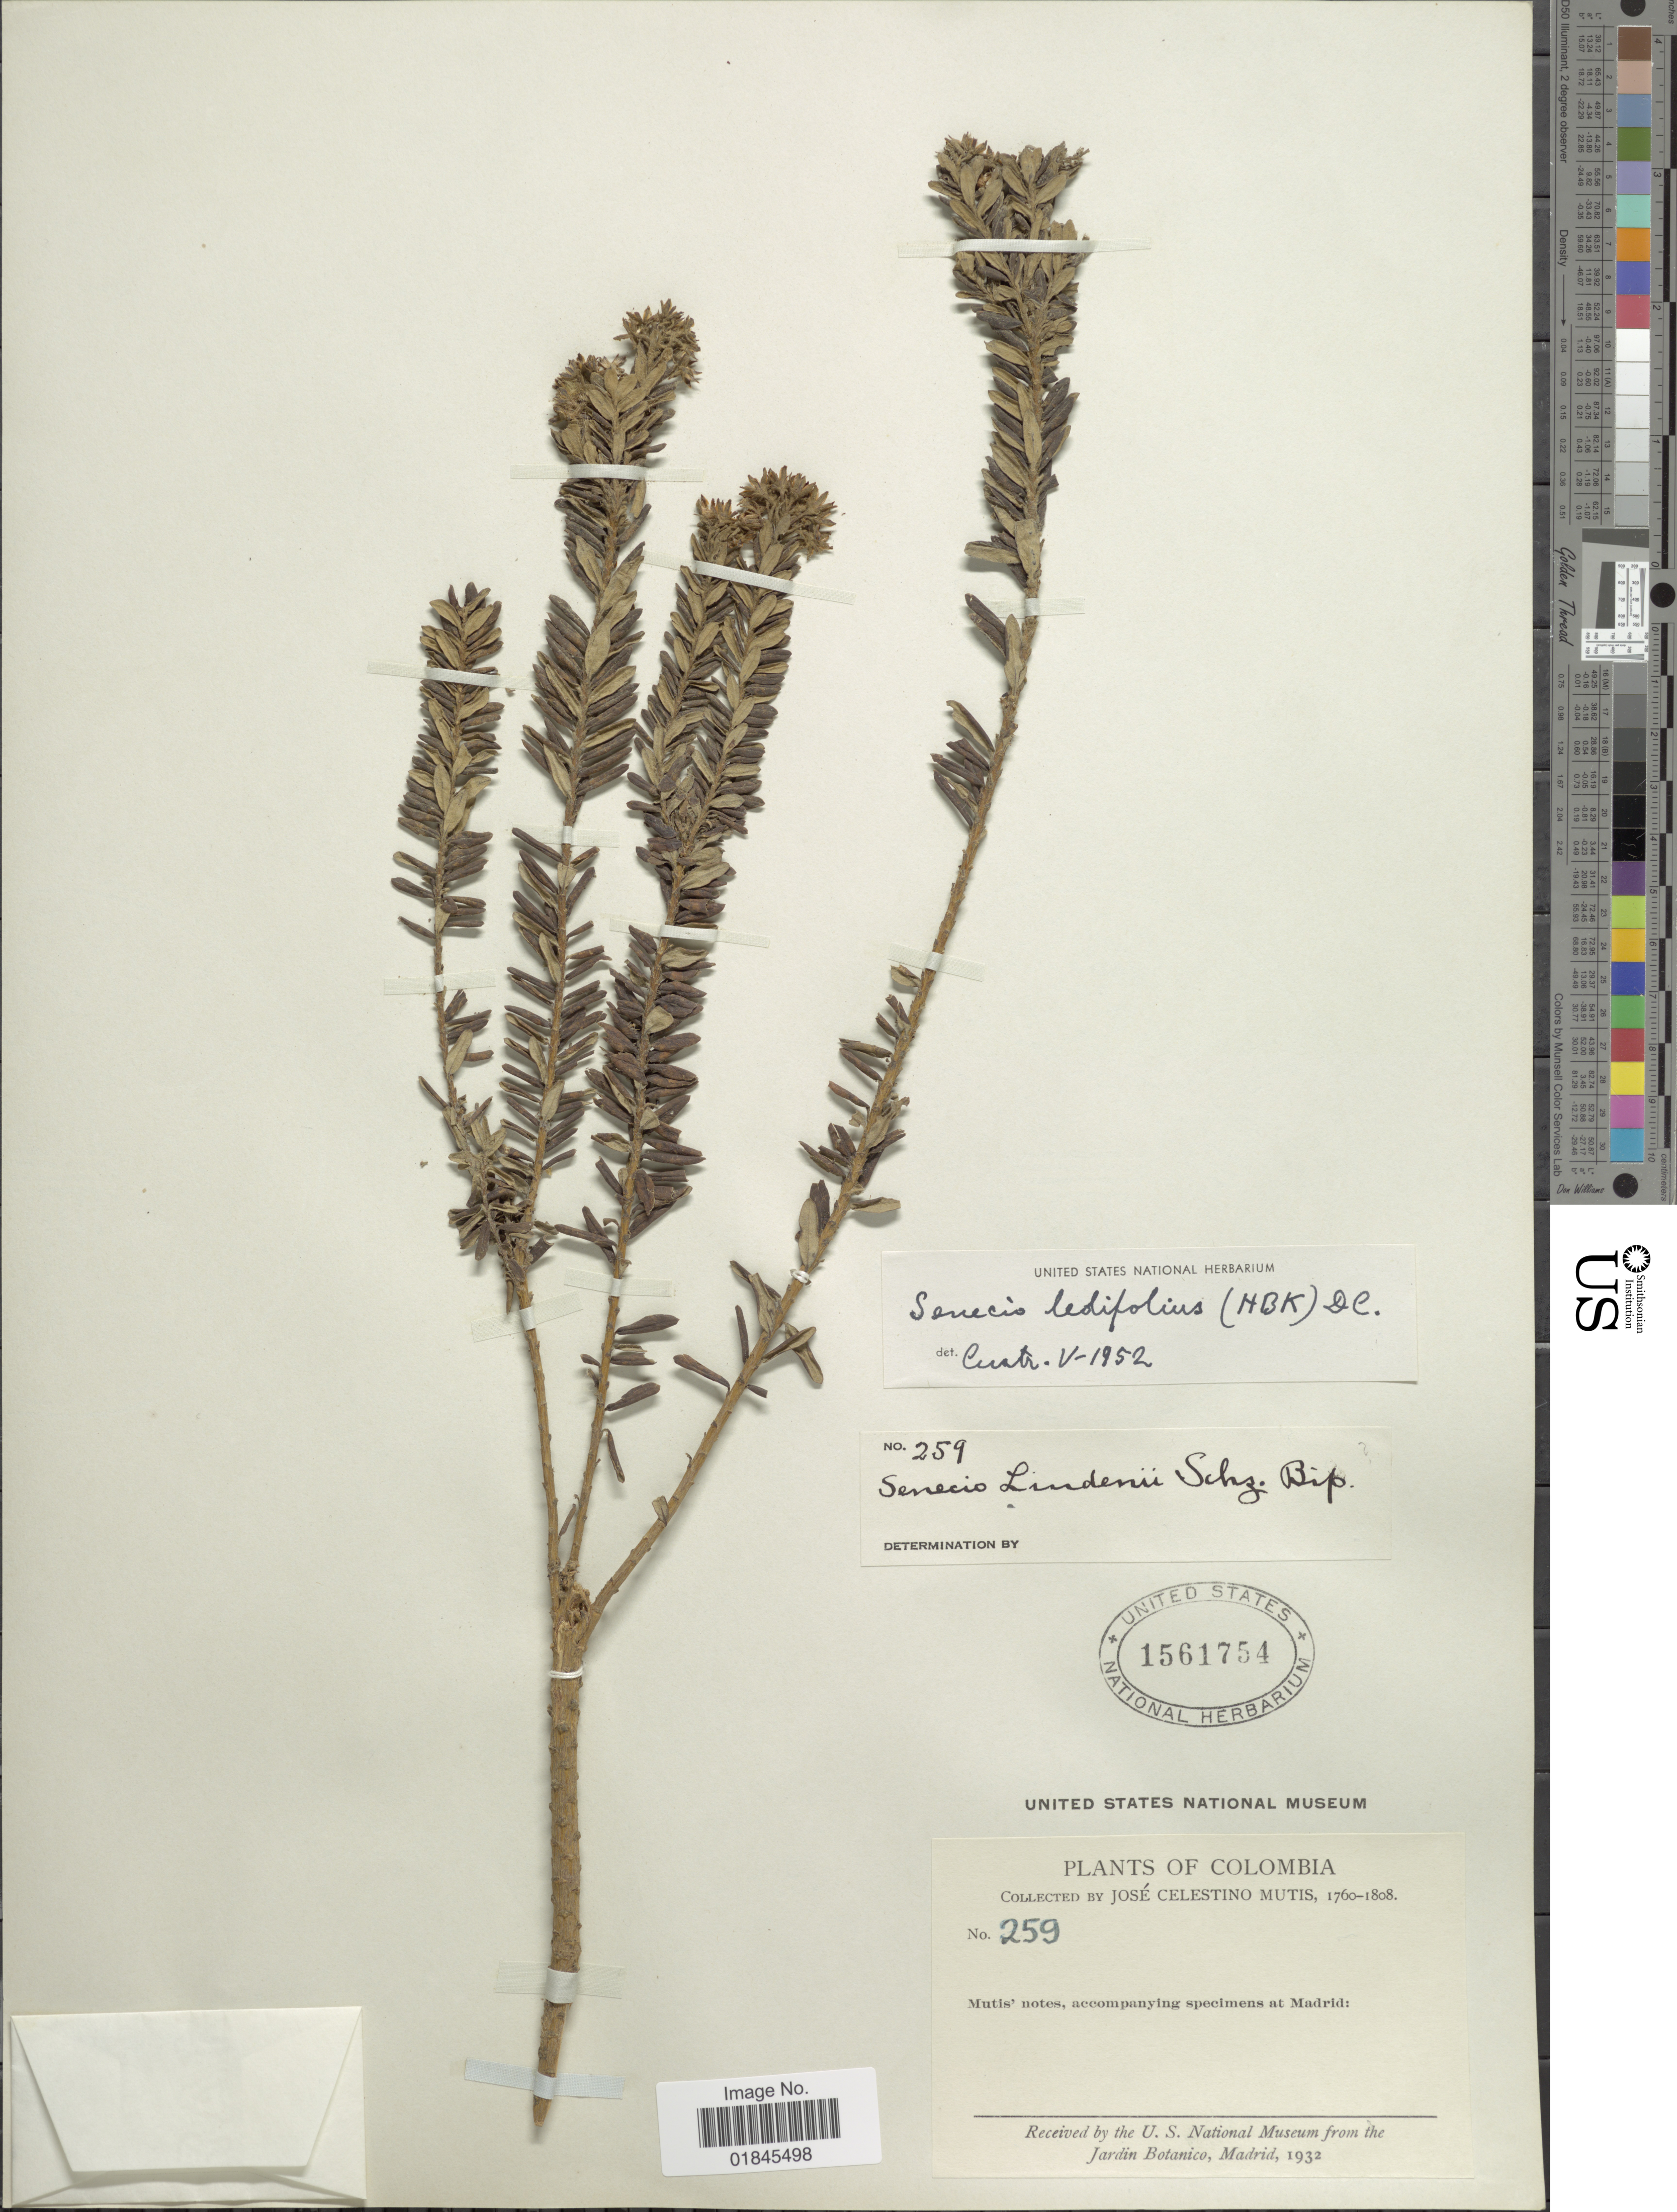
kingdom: Plantae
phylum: Tracheophyta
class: Magnoliopsida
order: Asterales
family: Asteraceae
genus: Pentacalia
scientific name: Pentacalia ledifolia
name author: (Kunth) Cuatrec.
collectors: J. C. B. Mutis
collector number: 259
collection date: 1760/1808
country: Colombia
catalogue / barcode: US 1561754